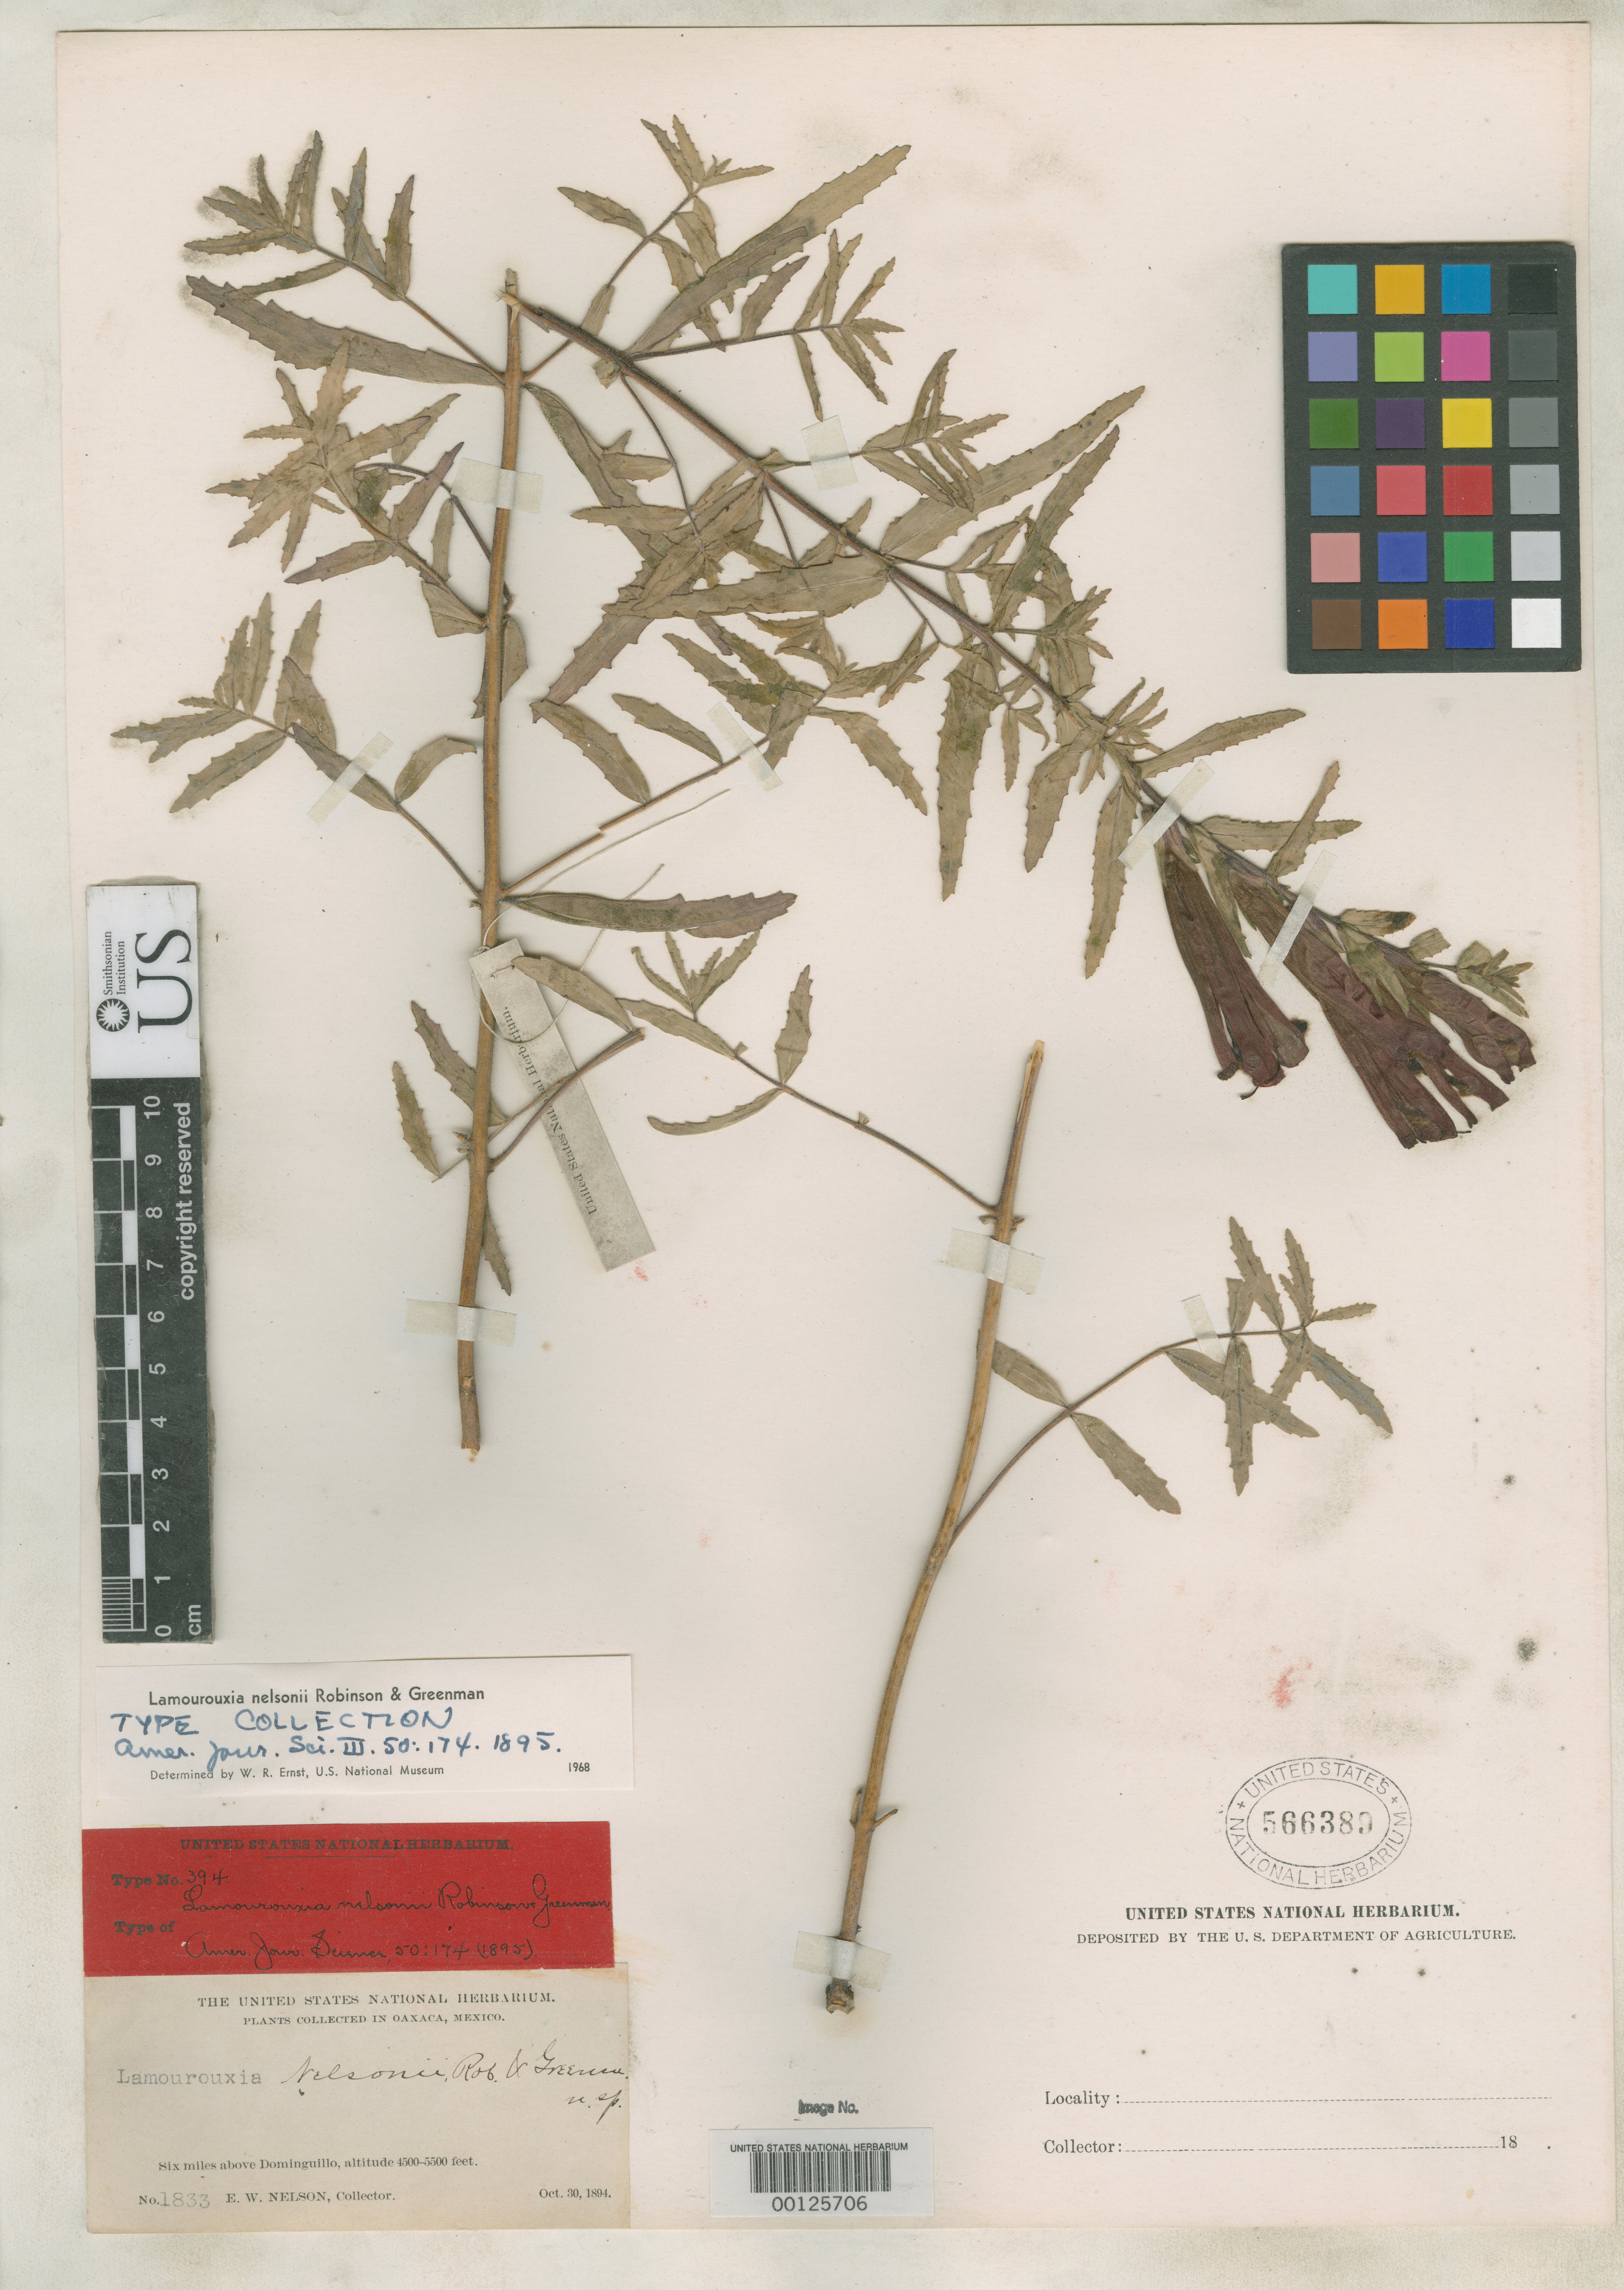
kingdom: Plantae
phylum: Tracheophyta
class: Magnoliopsida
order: Lamiales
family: Orobanchaceae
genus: Lamourouxia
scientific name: Lamourouxia nelsonii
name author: B.L. Rob. & Greenm.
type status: Isotype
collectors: E. W. Nelson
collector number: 1833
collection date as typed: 30 Oct 1894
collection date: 1894-10-30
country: Mexico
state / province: Oaxaca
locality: Dominguillo.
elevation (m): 1372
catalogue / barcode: US 566389